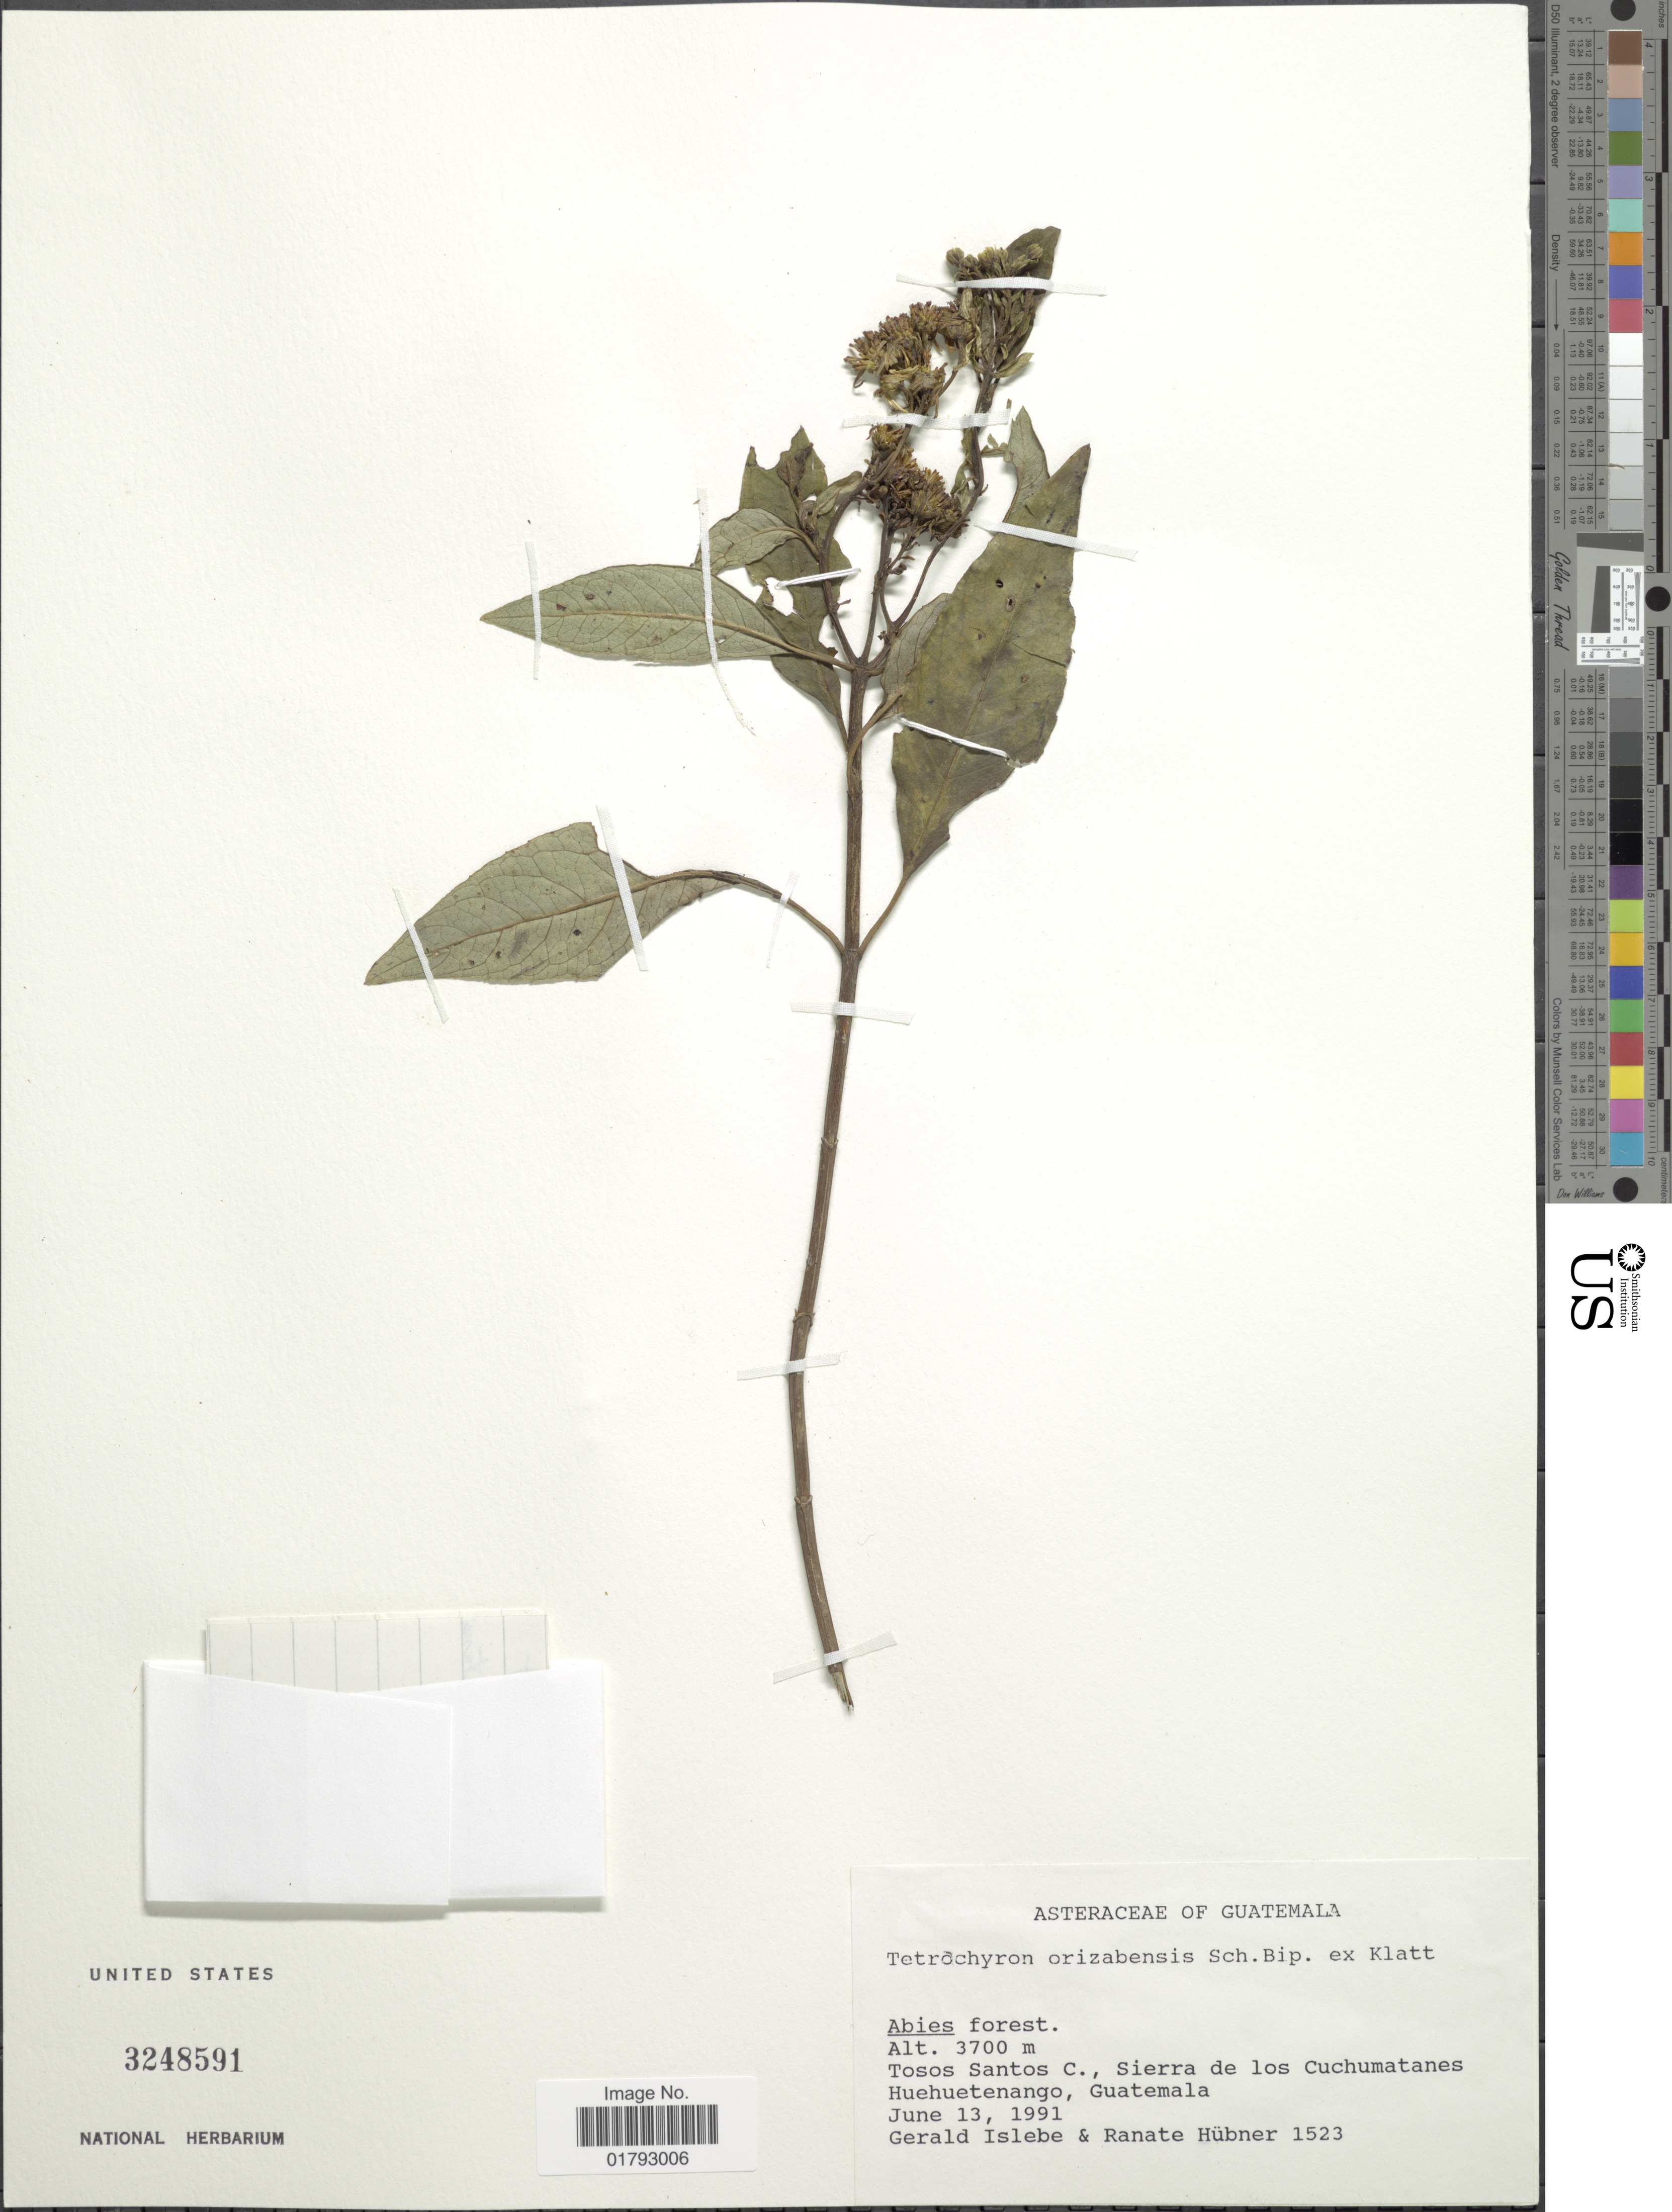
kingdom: Plantae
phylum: Tracheophyta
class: Magnoliopsida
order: Asterales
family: Asteraceae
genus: Tetrachyron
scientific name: Tetrachyron orizabensis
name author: (Klatt) Wussow &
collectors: G. Islebe & R. Hubner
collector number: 1523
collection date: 1991-06-13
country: Guatemala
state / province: Huehuetenango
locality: Tosos Santos C., Sierra de los Cuchumatanes Huehuetenango, Guatemala.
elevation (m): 3700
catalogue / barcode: US 3248591